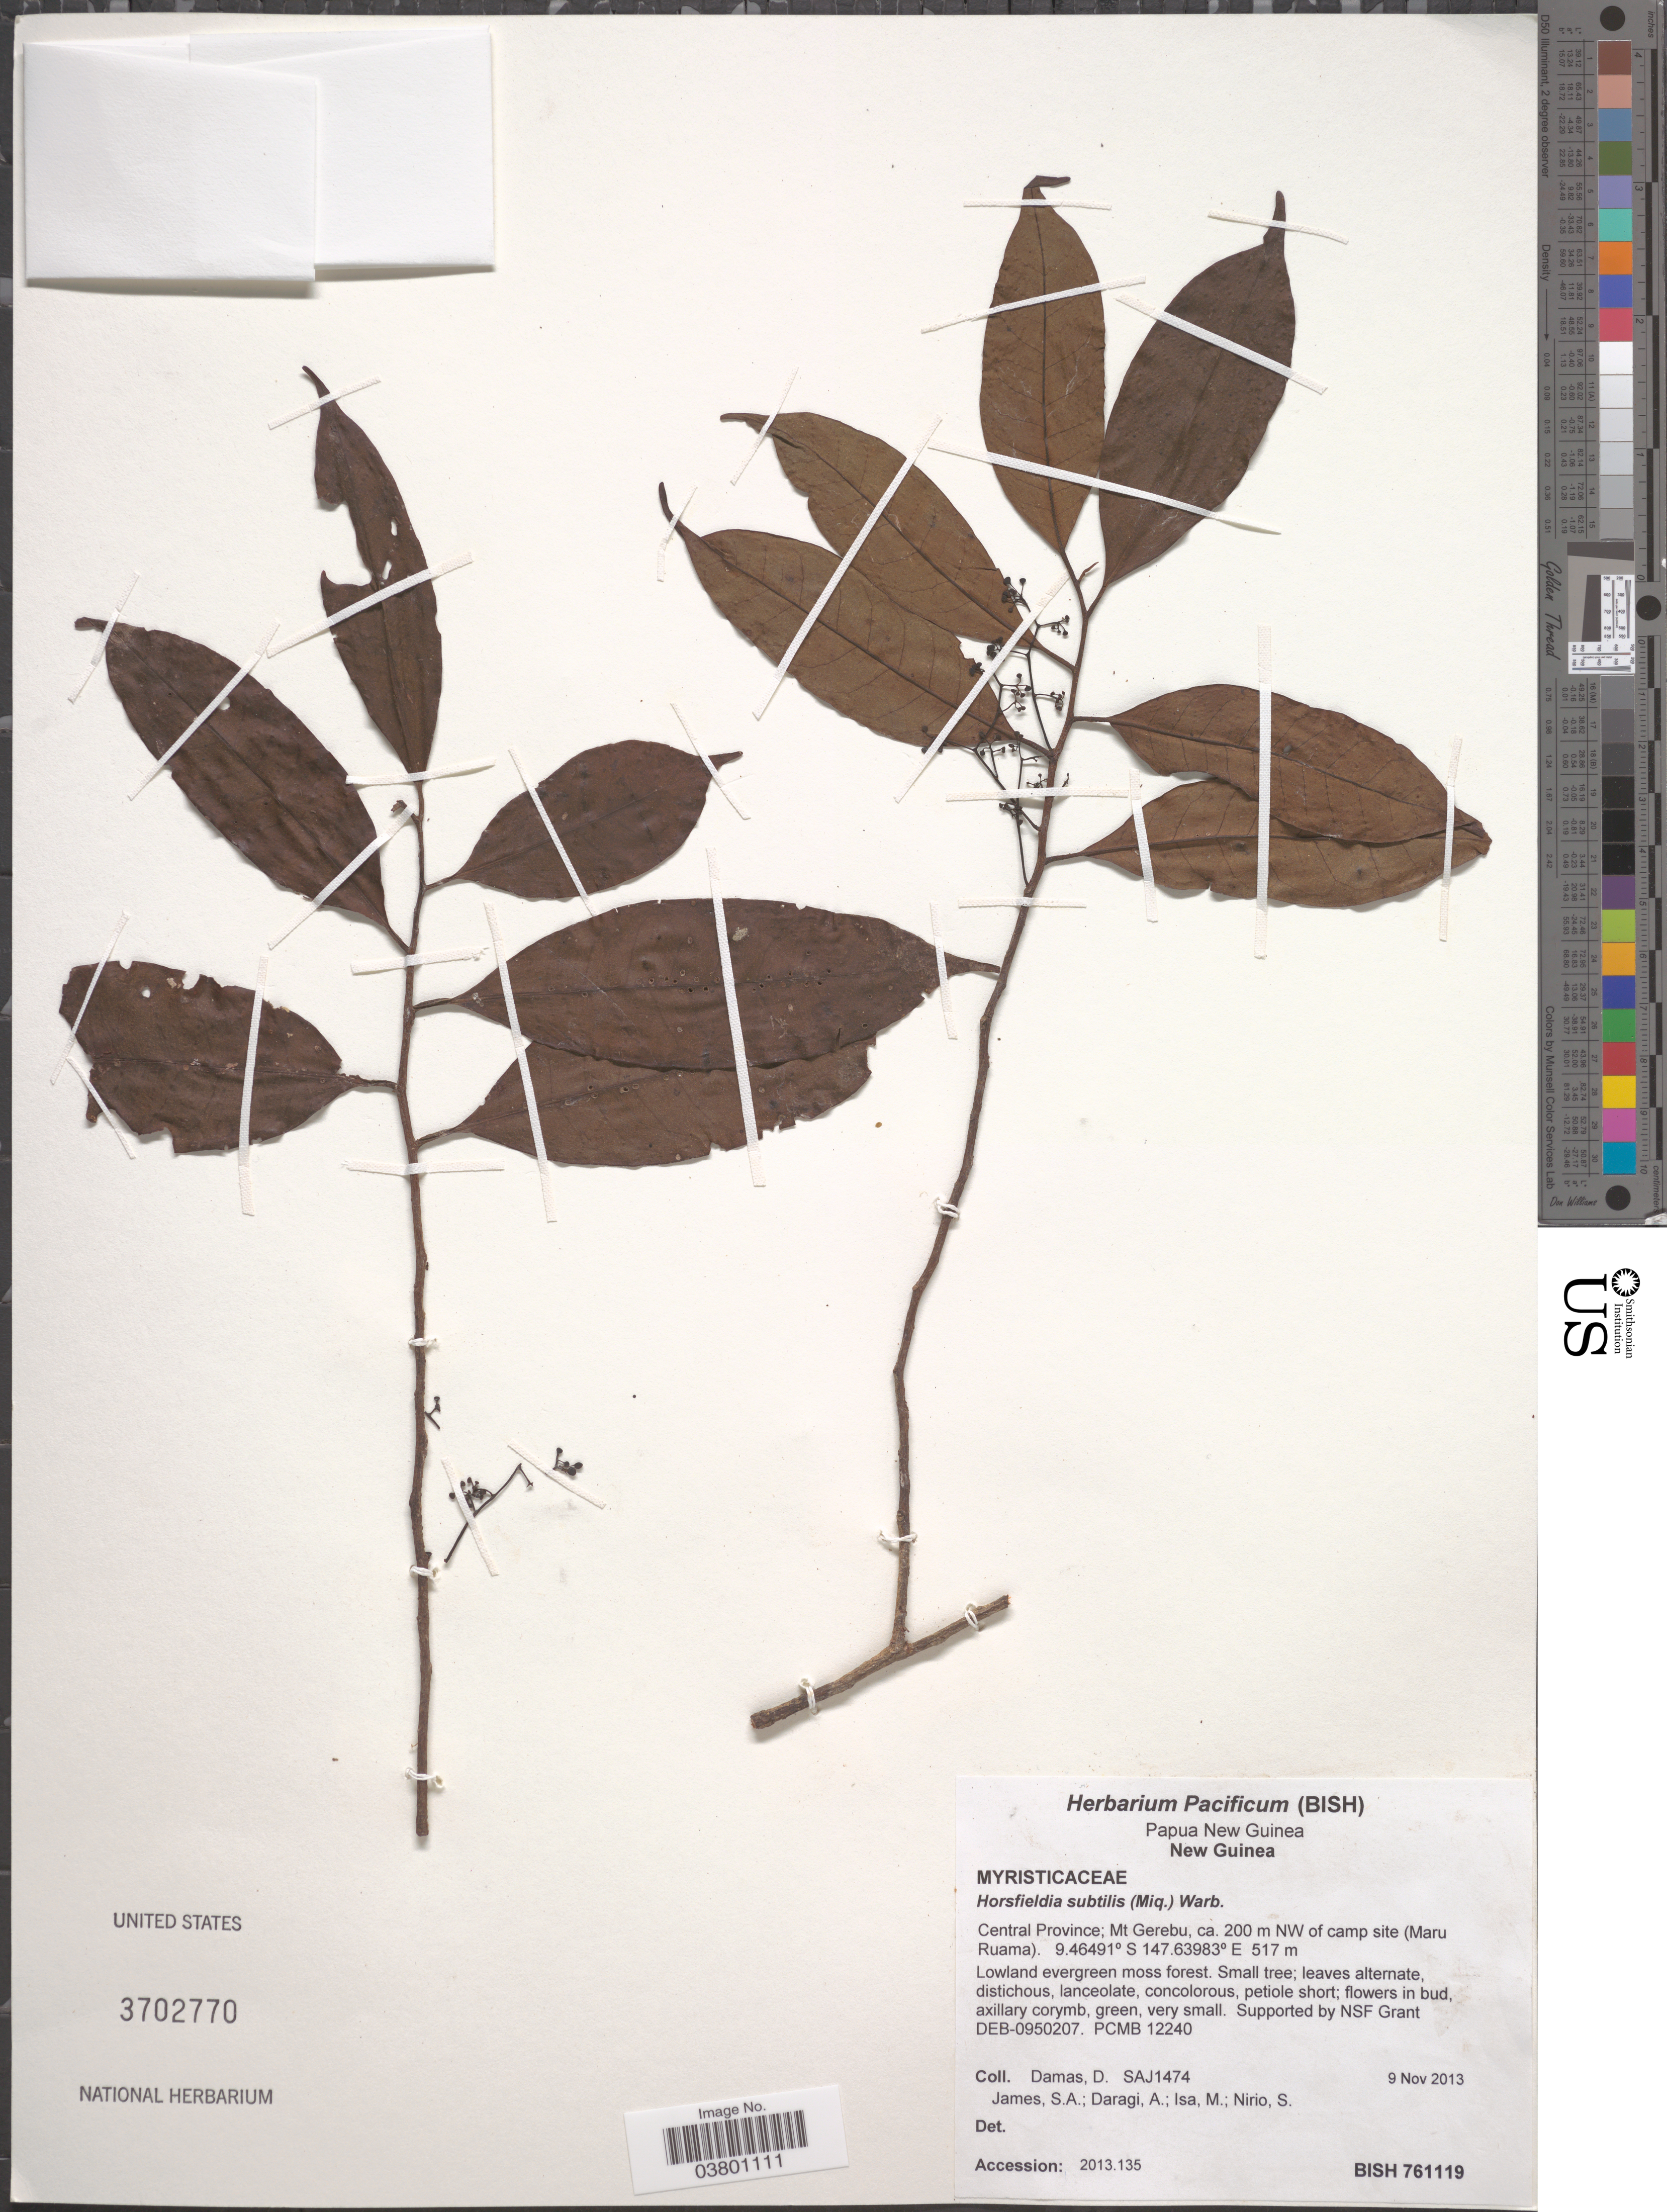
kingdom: Plantae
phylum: Tracheophyta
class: Magnoliopsida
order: Magnoliales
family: Myristicaceae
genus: Horsfieldia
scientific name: Horsfieldia subtilis var. subtilis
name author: Warb.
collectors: D. Damas, S. James, A. Daragi, M. Isa & S. Nirio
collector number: SAJ1474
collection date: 2013-11-09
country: Papua New Guinea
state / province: Central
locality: New Guinea [unsure placement] Mt Gerebu, ca. 200 m NW of camp site (Maru Ruama).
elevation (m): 517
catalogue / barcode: US 3702770